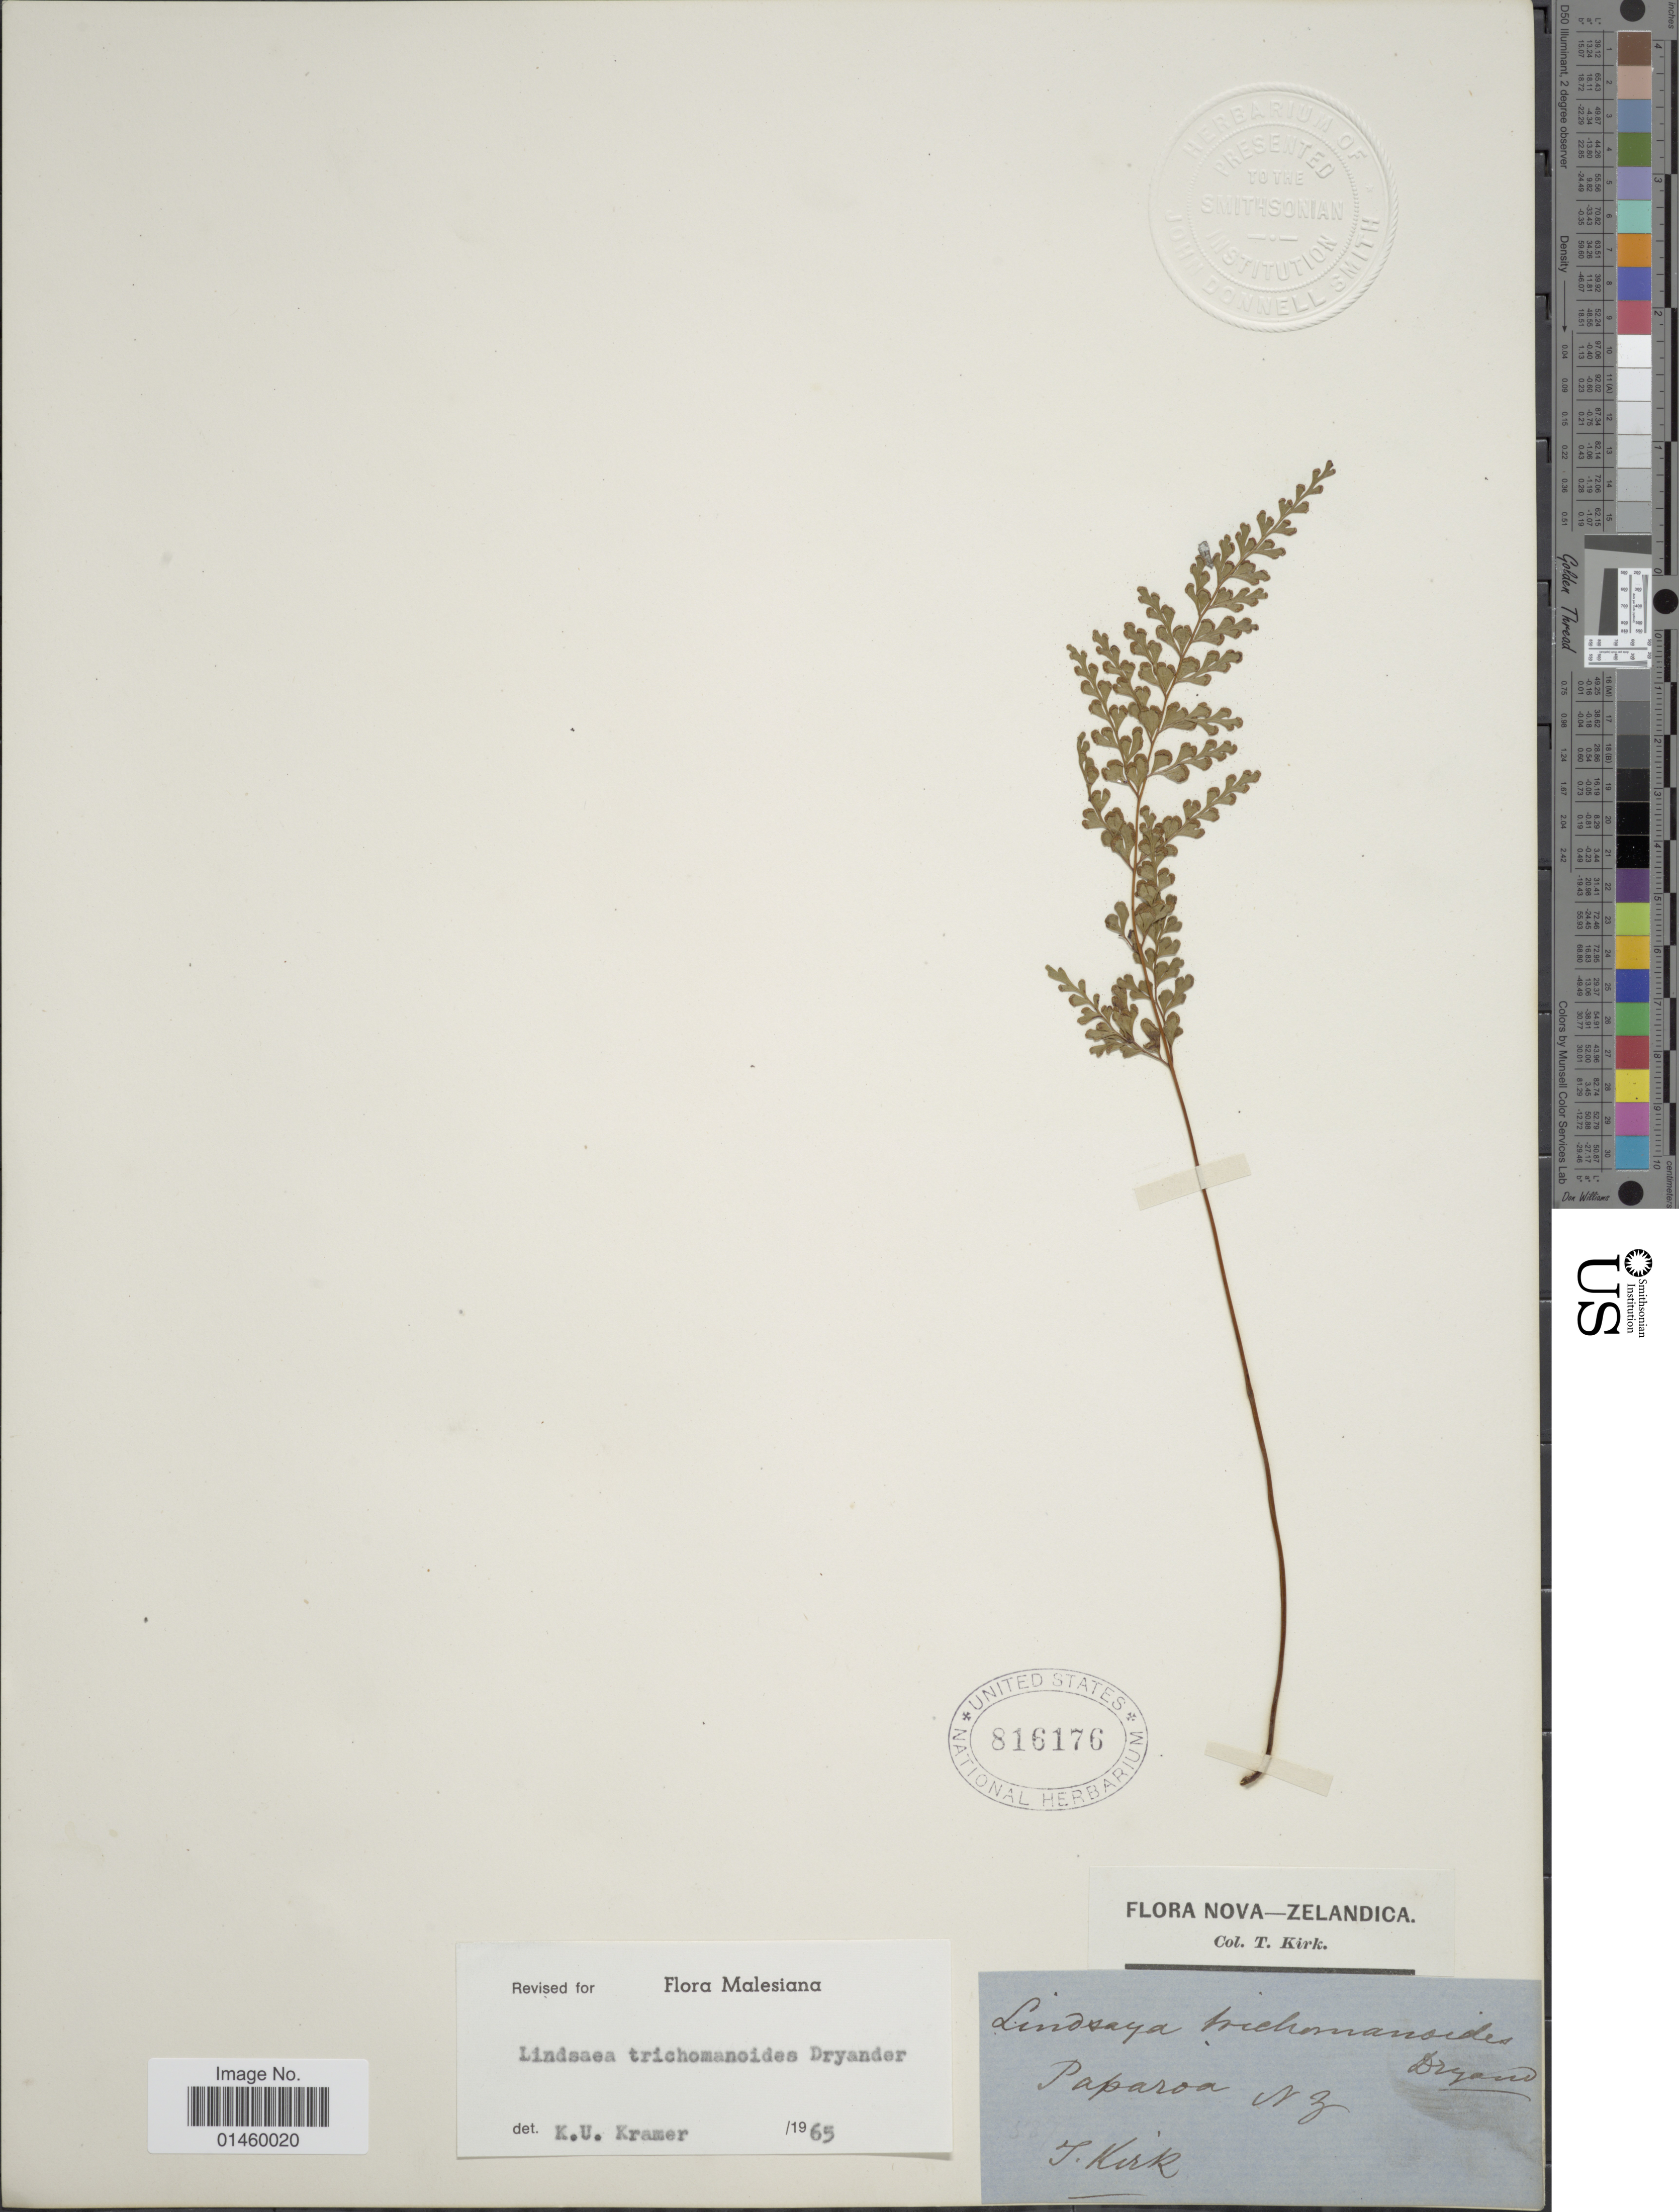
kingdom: Plantae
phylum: Tracheophyta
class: Polypodiopsida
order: Polypodiales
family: Lindsaeaceae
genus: Lindsaea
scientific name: Lindsaea trichomanoides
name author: Dryand.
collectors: T. Kirk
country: New Zealand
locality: Nova-Zelandica. Paparoa. N Z.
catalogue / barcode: US 816176